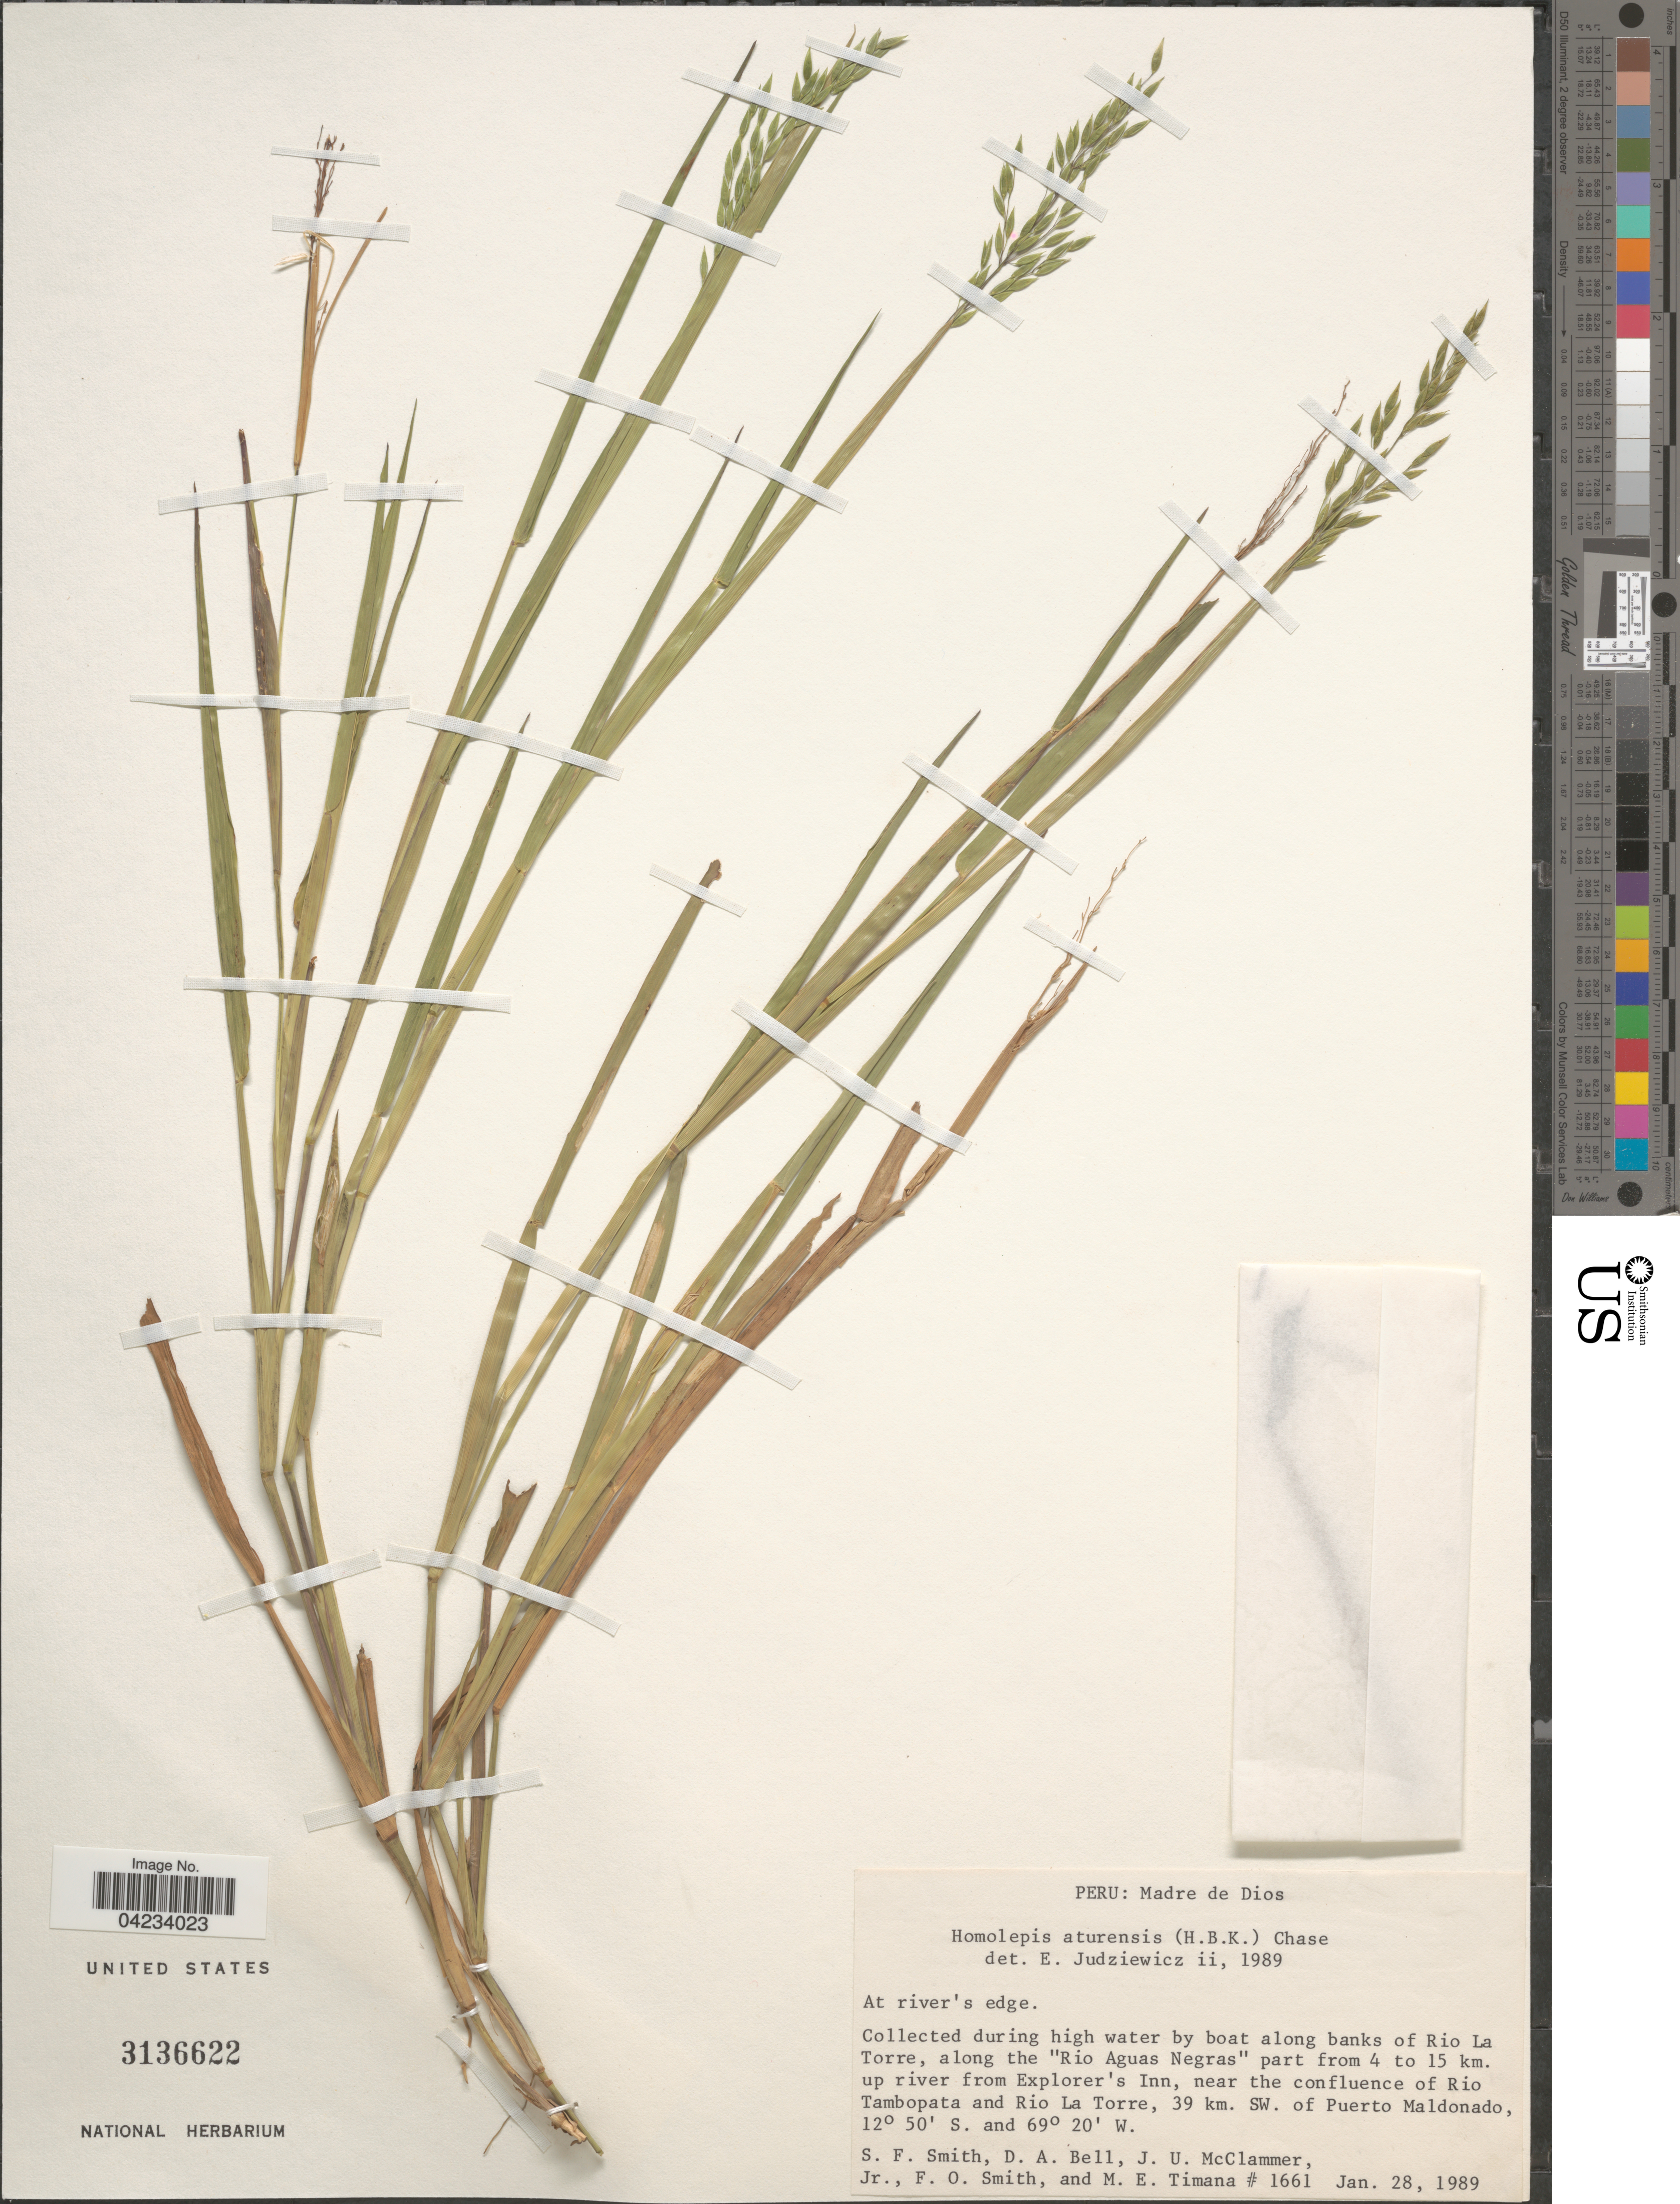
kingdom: Plantae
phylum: Tracheophyta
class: Liliopsida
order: Poales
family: Poaceae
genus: Homolepis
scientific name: Homolepis aturensis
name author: (Kunth) Chase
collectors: S.F. Smith, D. A. Bell, J. McClammer Jr. & F. Smith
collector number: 1661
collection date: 1989-01-28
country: Peru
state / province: Madre de Dios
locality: Along banks of Rio La Torre, along the "Rio Aguas Negras" part from 4 to 15 km. up river from Explorer's Inn, near the confluence of Rio Tambopata and Rio La Torre, 39 km. SW. of Puerto Maldonado.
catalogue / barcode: US 3136622